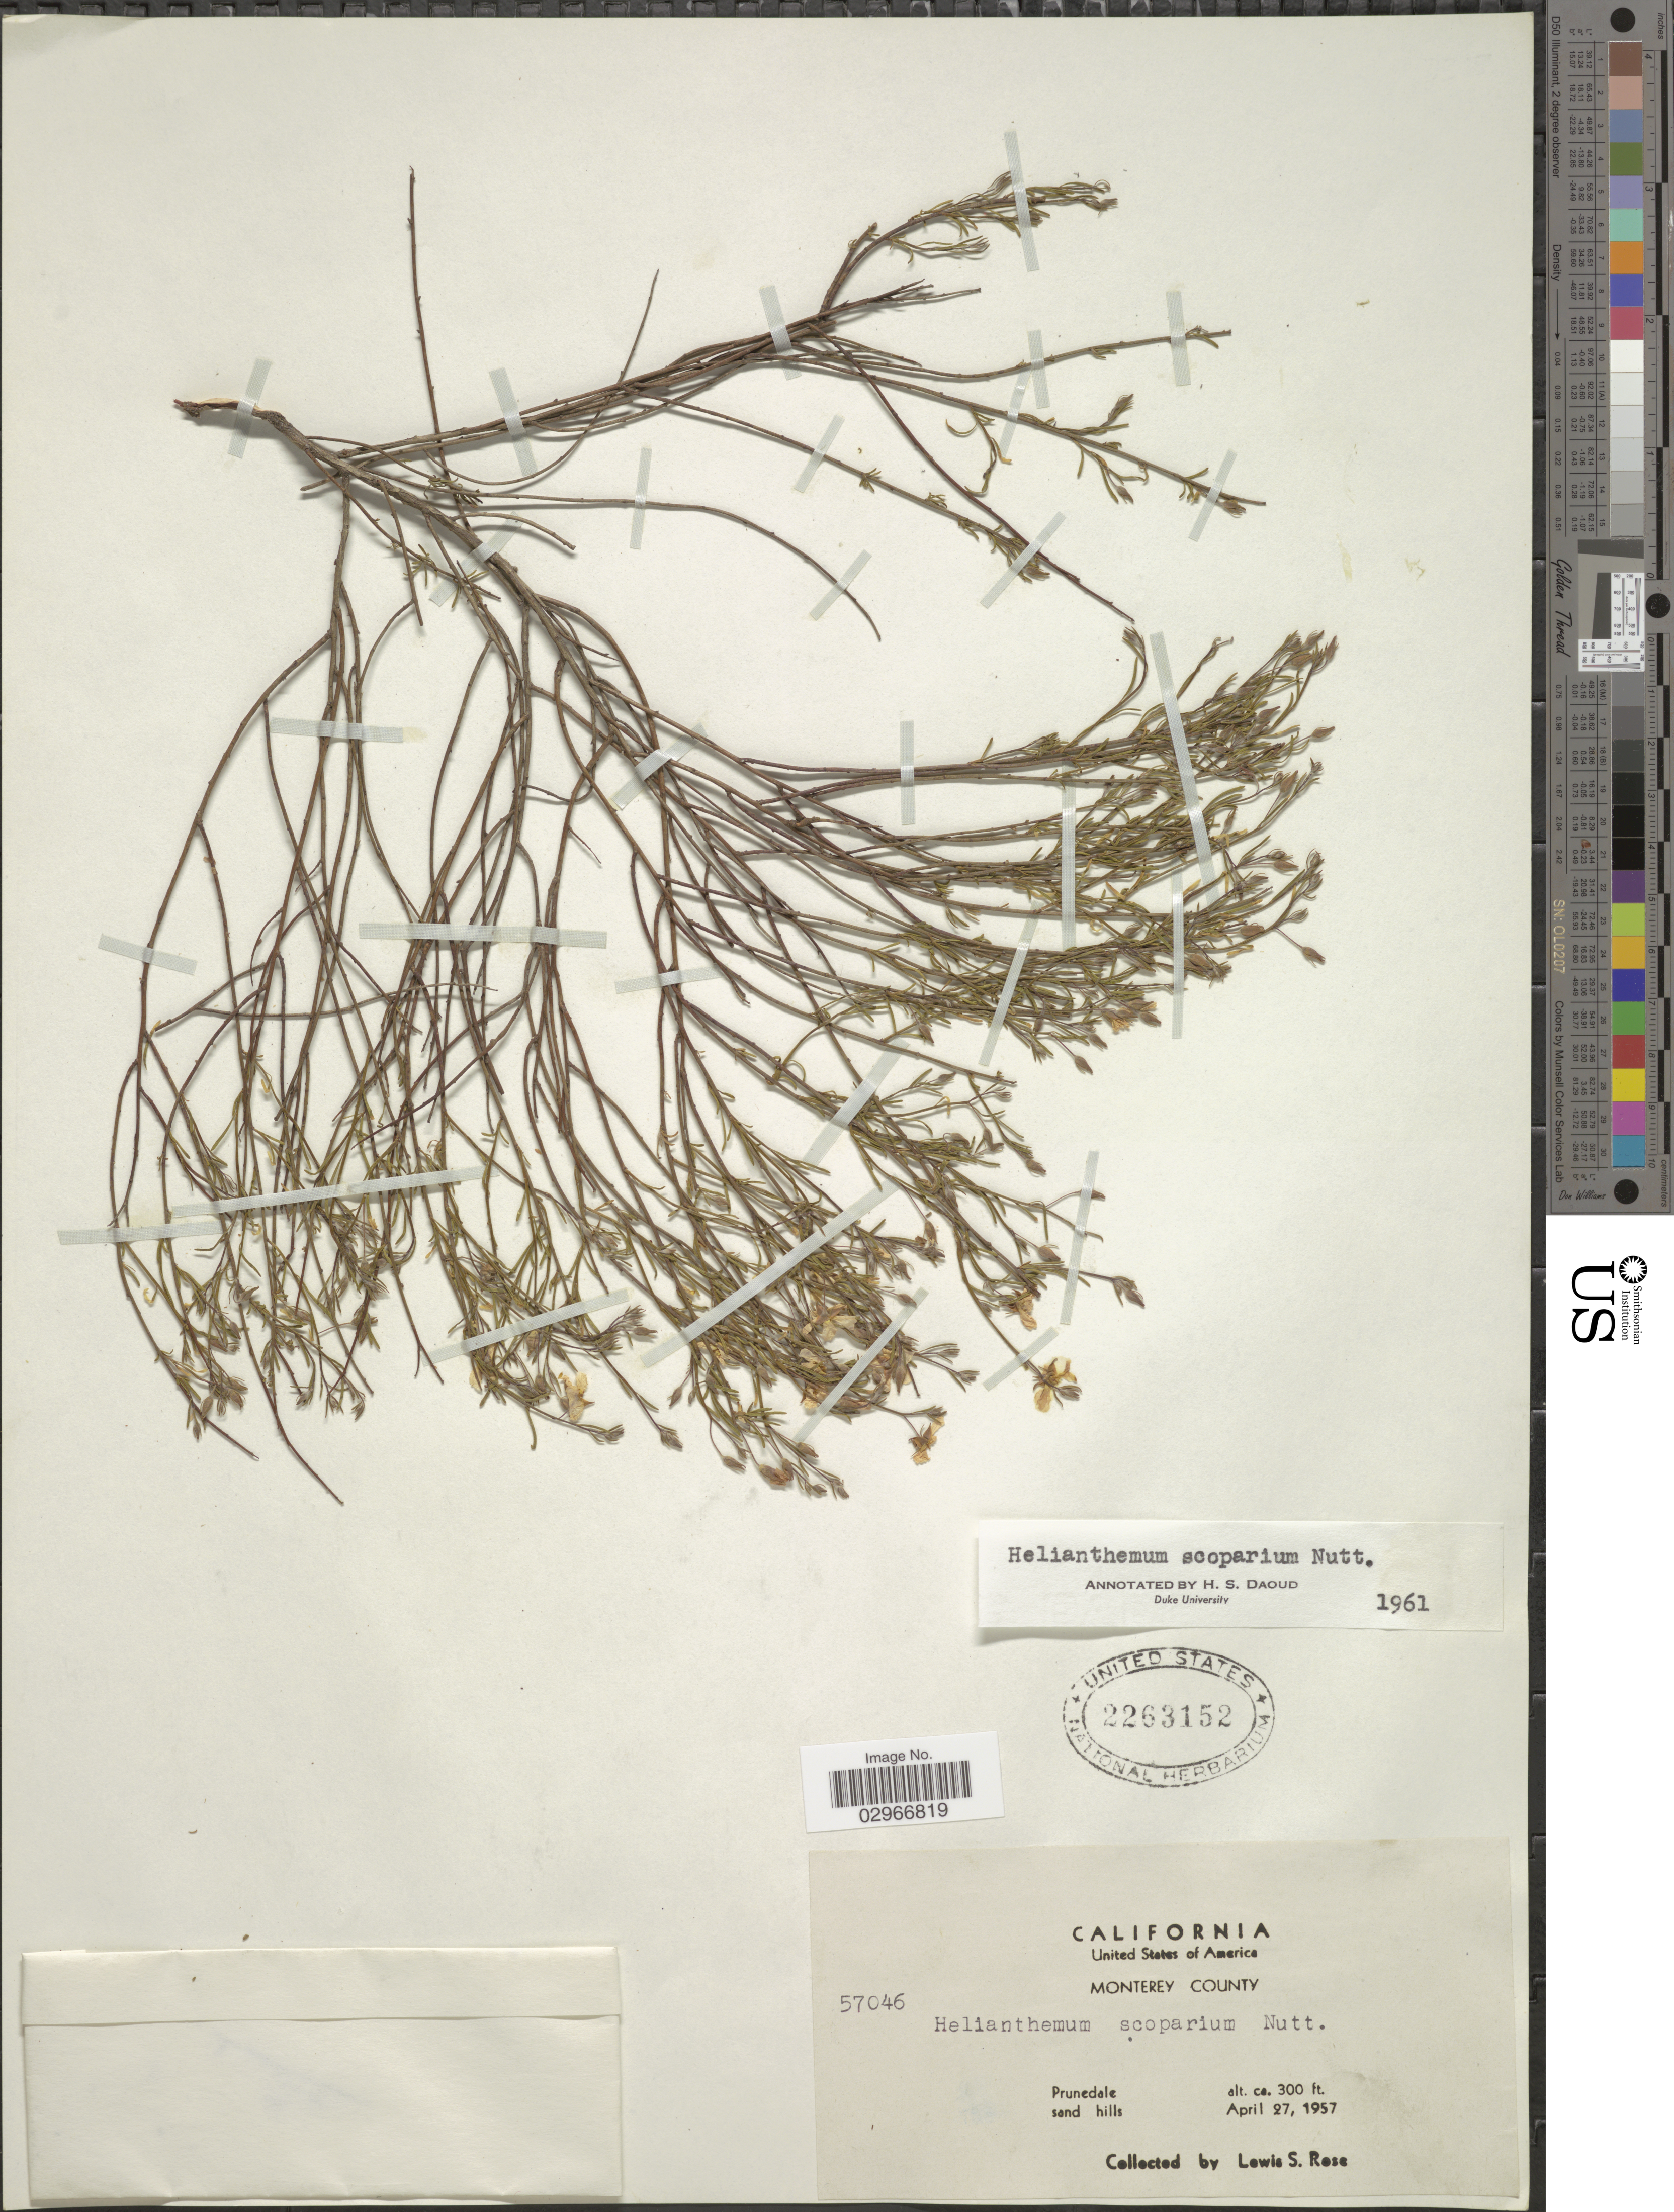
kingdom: Plantae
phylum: Tracheophyta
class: Magnoliopsida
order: Malvales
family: Cistaceae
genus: Helianthemum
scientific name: Helianthemum scoparium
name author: Nutt. ex Torr. & A. Gray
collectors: L. S. Rose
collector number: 57046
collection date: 1957-04-27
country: United States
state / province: California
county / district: Monterey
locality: Monterey County. Prunedale.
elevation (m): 91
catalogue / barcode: US 2263152